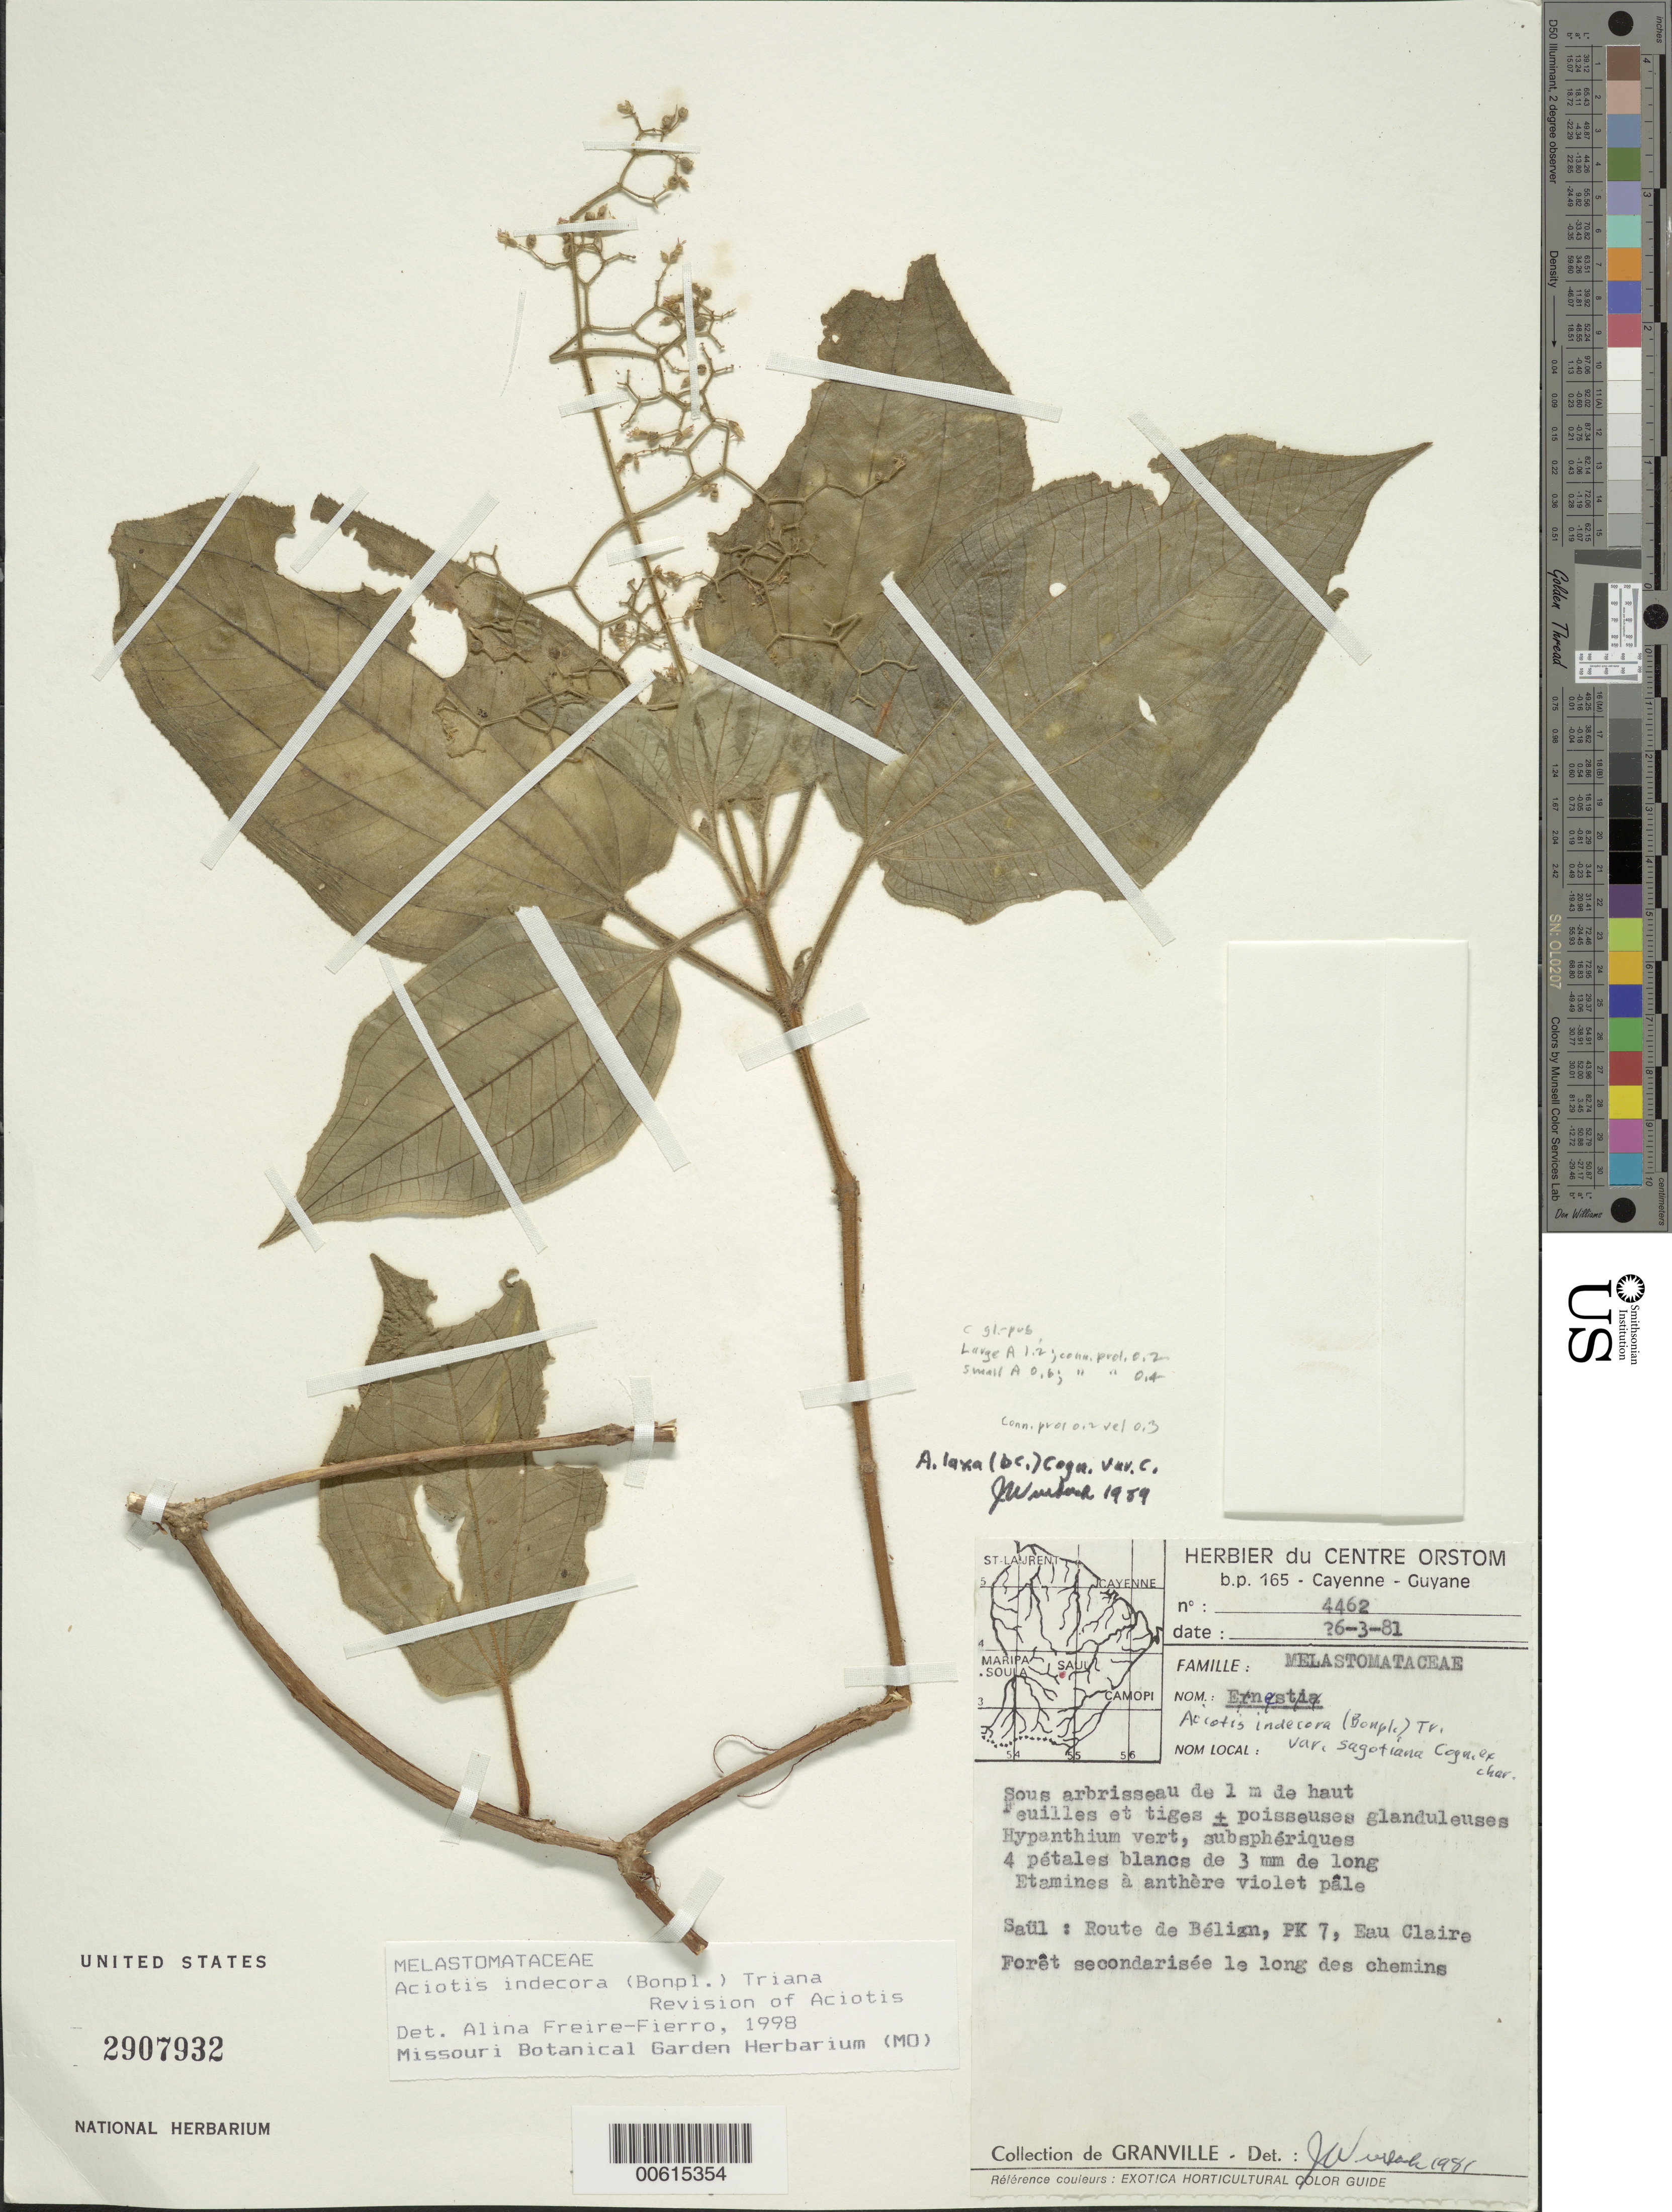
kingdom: Plantae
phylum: Tracheophyta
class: Magnoliopsida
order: Myrtales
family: Melastomataceae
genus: Aciotis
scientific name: Aciotis indecora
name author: (Bonpl.) Triana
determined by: Freire-Fierro, A.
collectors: J.-J. de Granville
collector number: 4462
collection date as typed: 26-Mar-81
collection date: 1981-03-26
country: French Guiana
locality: Saül, Route de Bélizon, PK 7, Eaux Claire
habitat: Foret secondarisee le long des chemins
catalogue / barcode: US 2907932